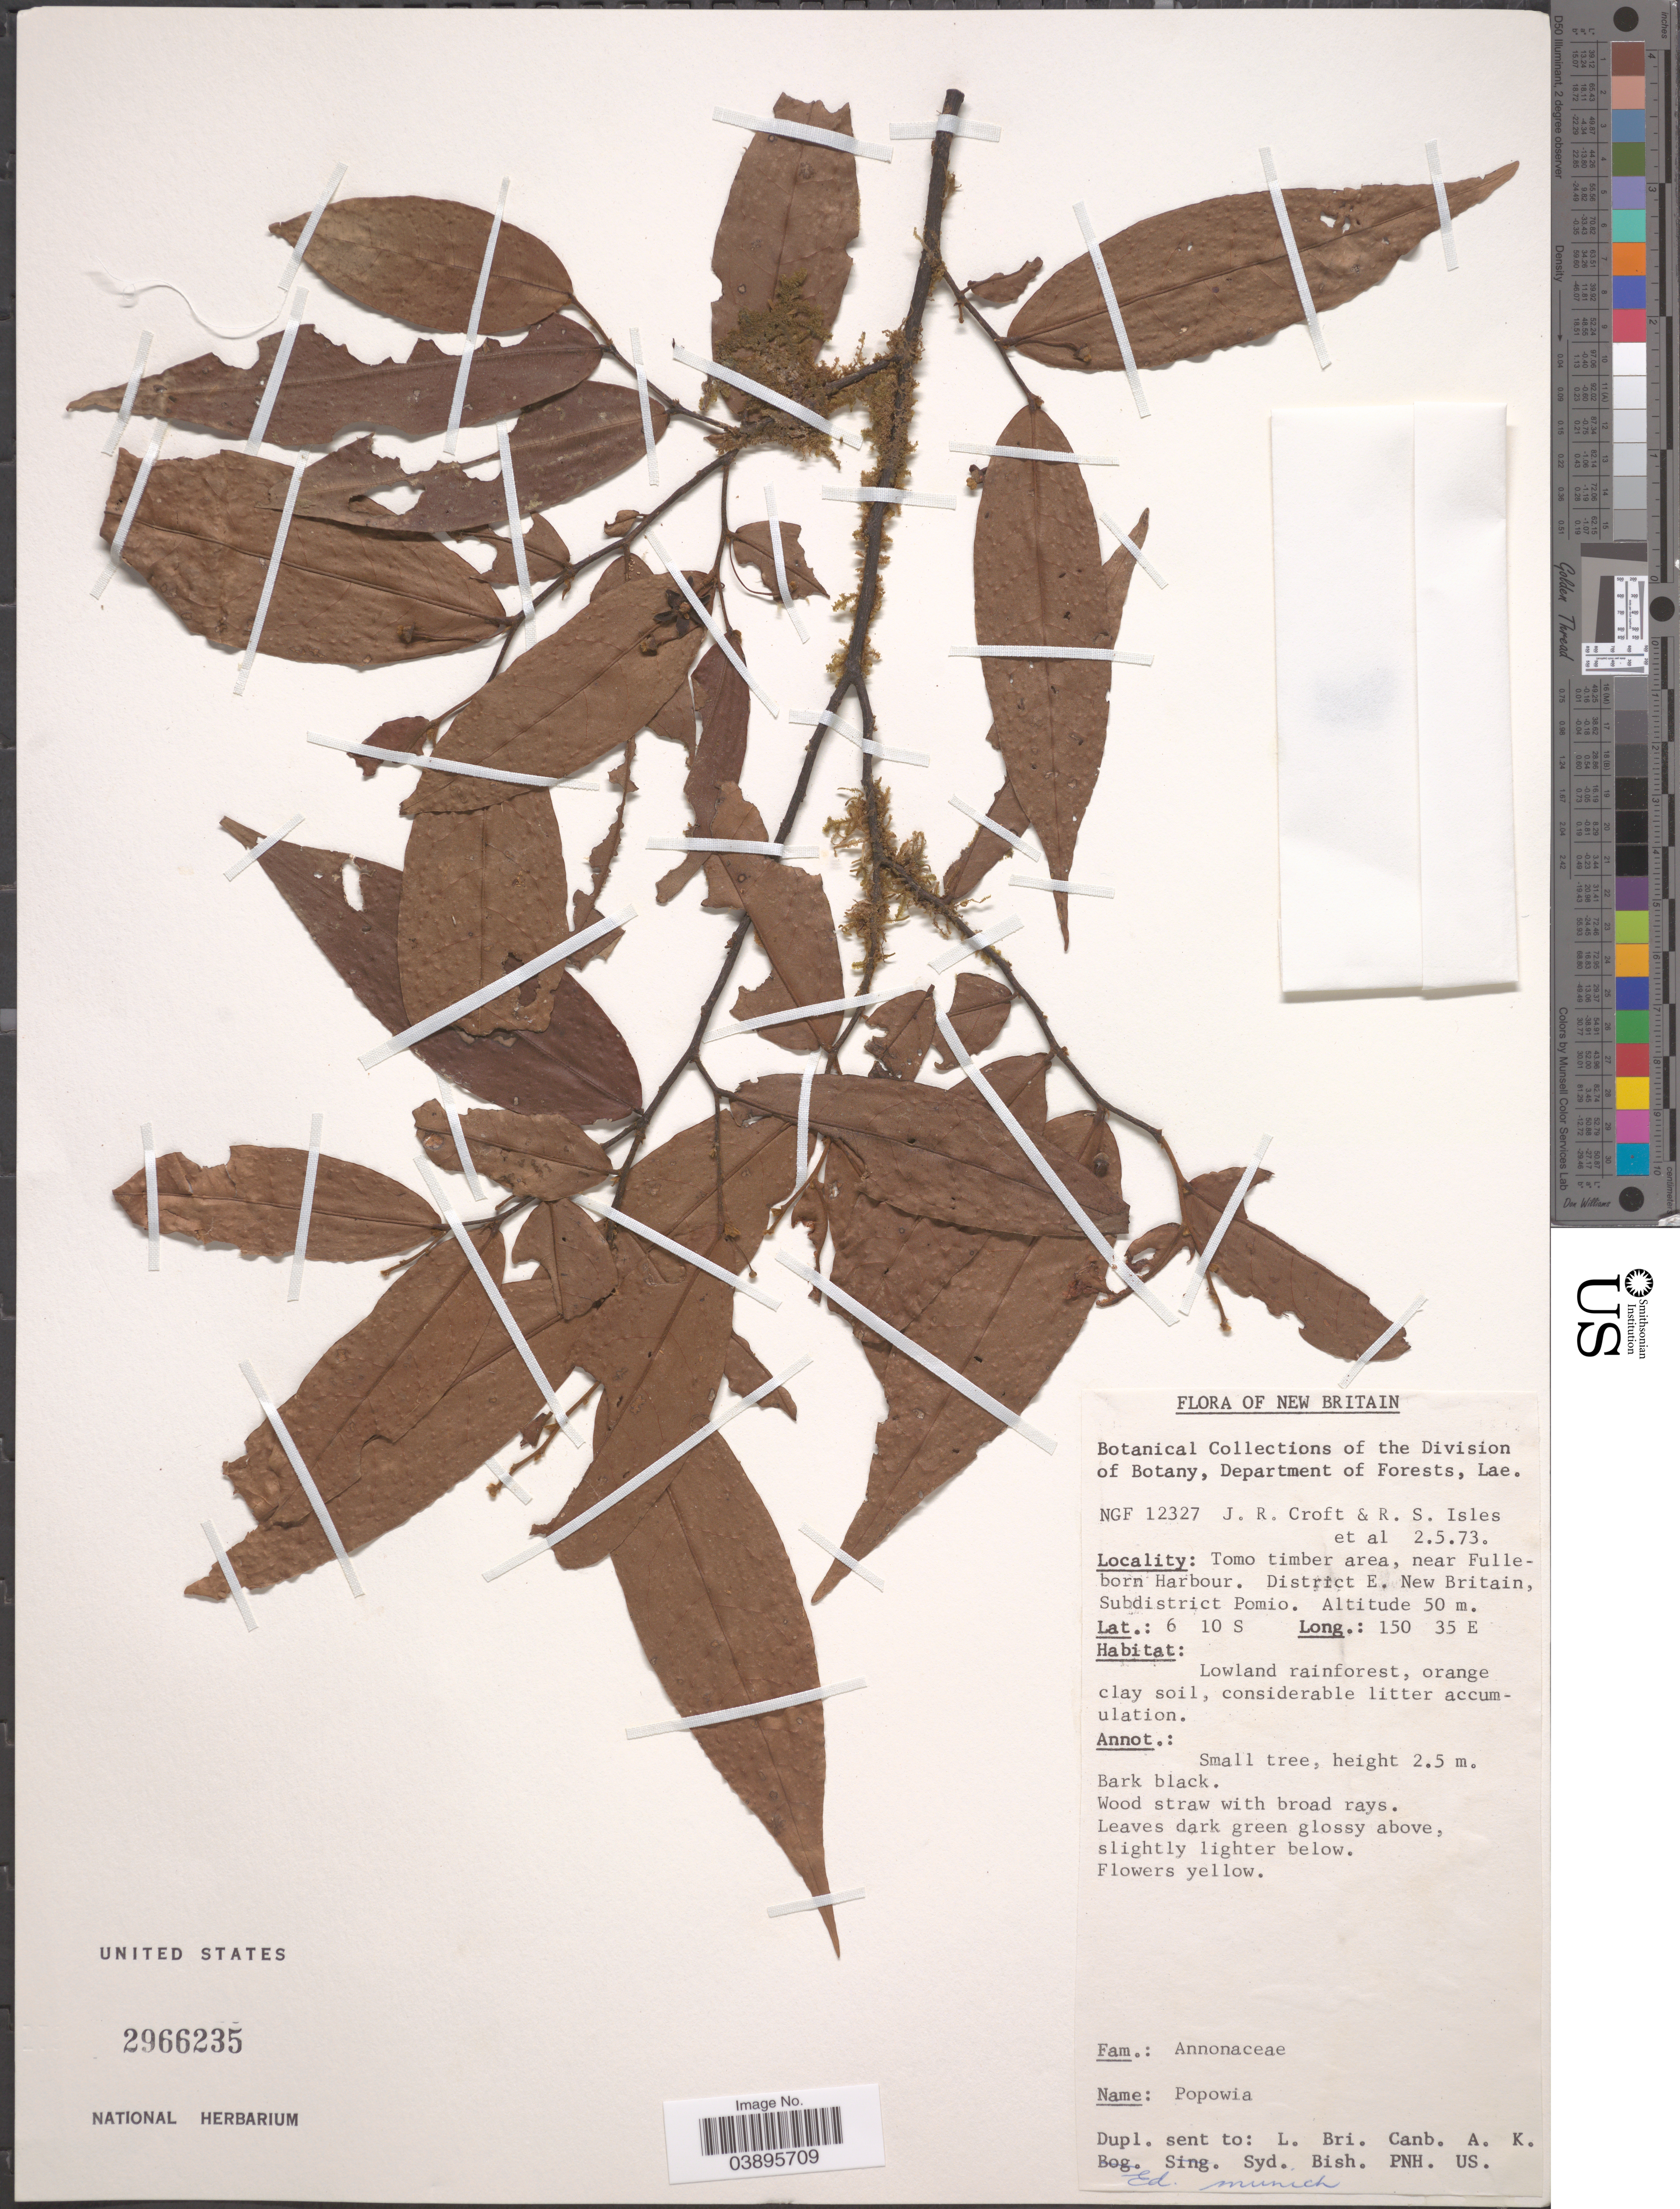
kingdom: Plantae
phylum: Tracheophyta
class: Magnoliopsida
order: Magnoliales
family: Annonaceae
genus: Popowia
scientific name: Popowia sp.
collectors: J. R. Croft, R. Isles & et al.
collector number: NGF 12327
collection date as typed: Transcribed d/m/y: 2/5/73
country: Papua New Guinea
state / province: East New Britain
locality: Tomo timber area, near Fulleborn Harbour. District E. New Britain, Subdistrict Pomio.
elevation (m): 50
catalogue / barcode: US 2966235